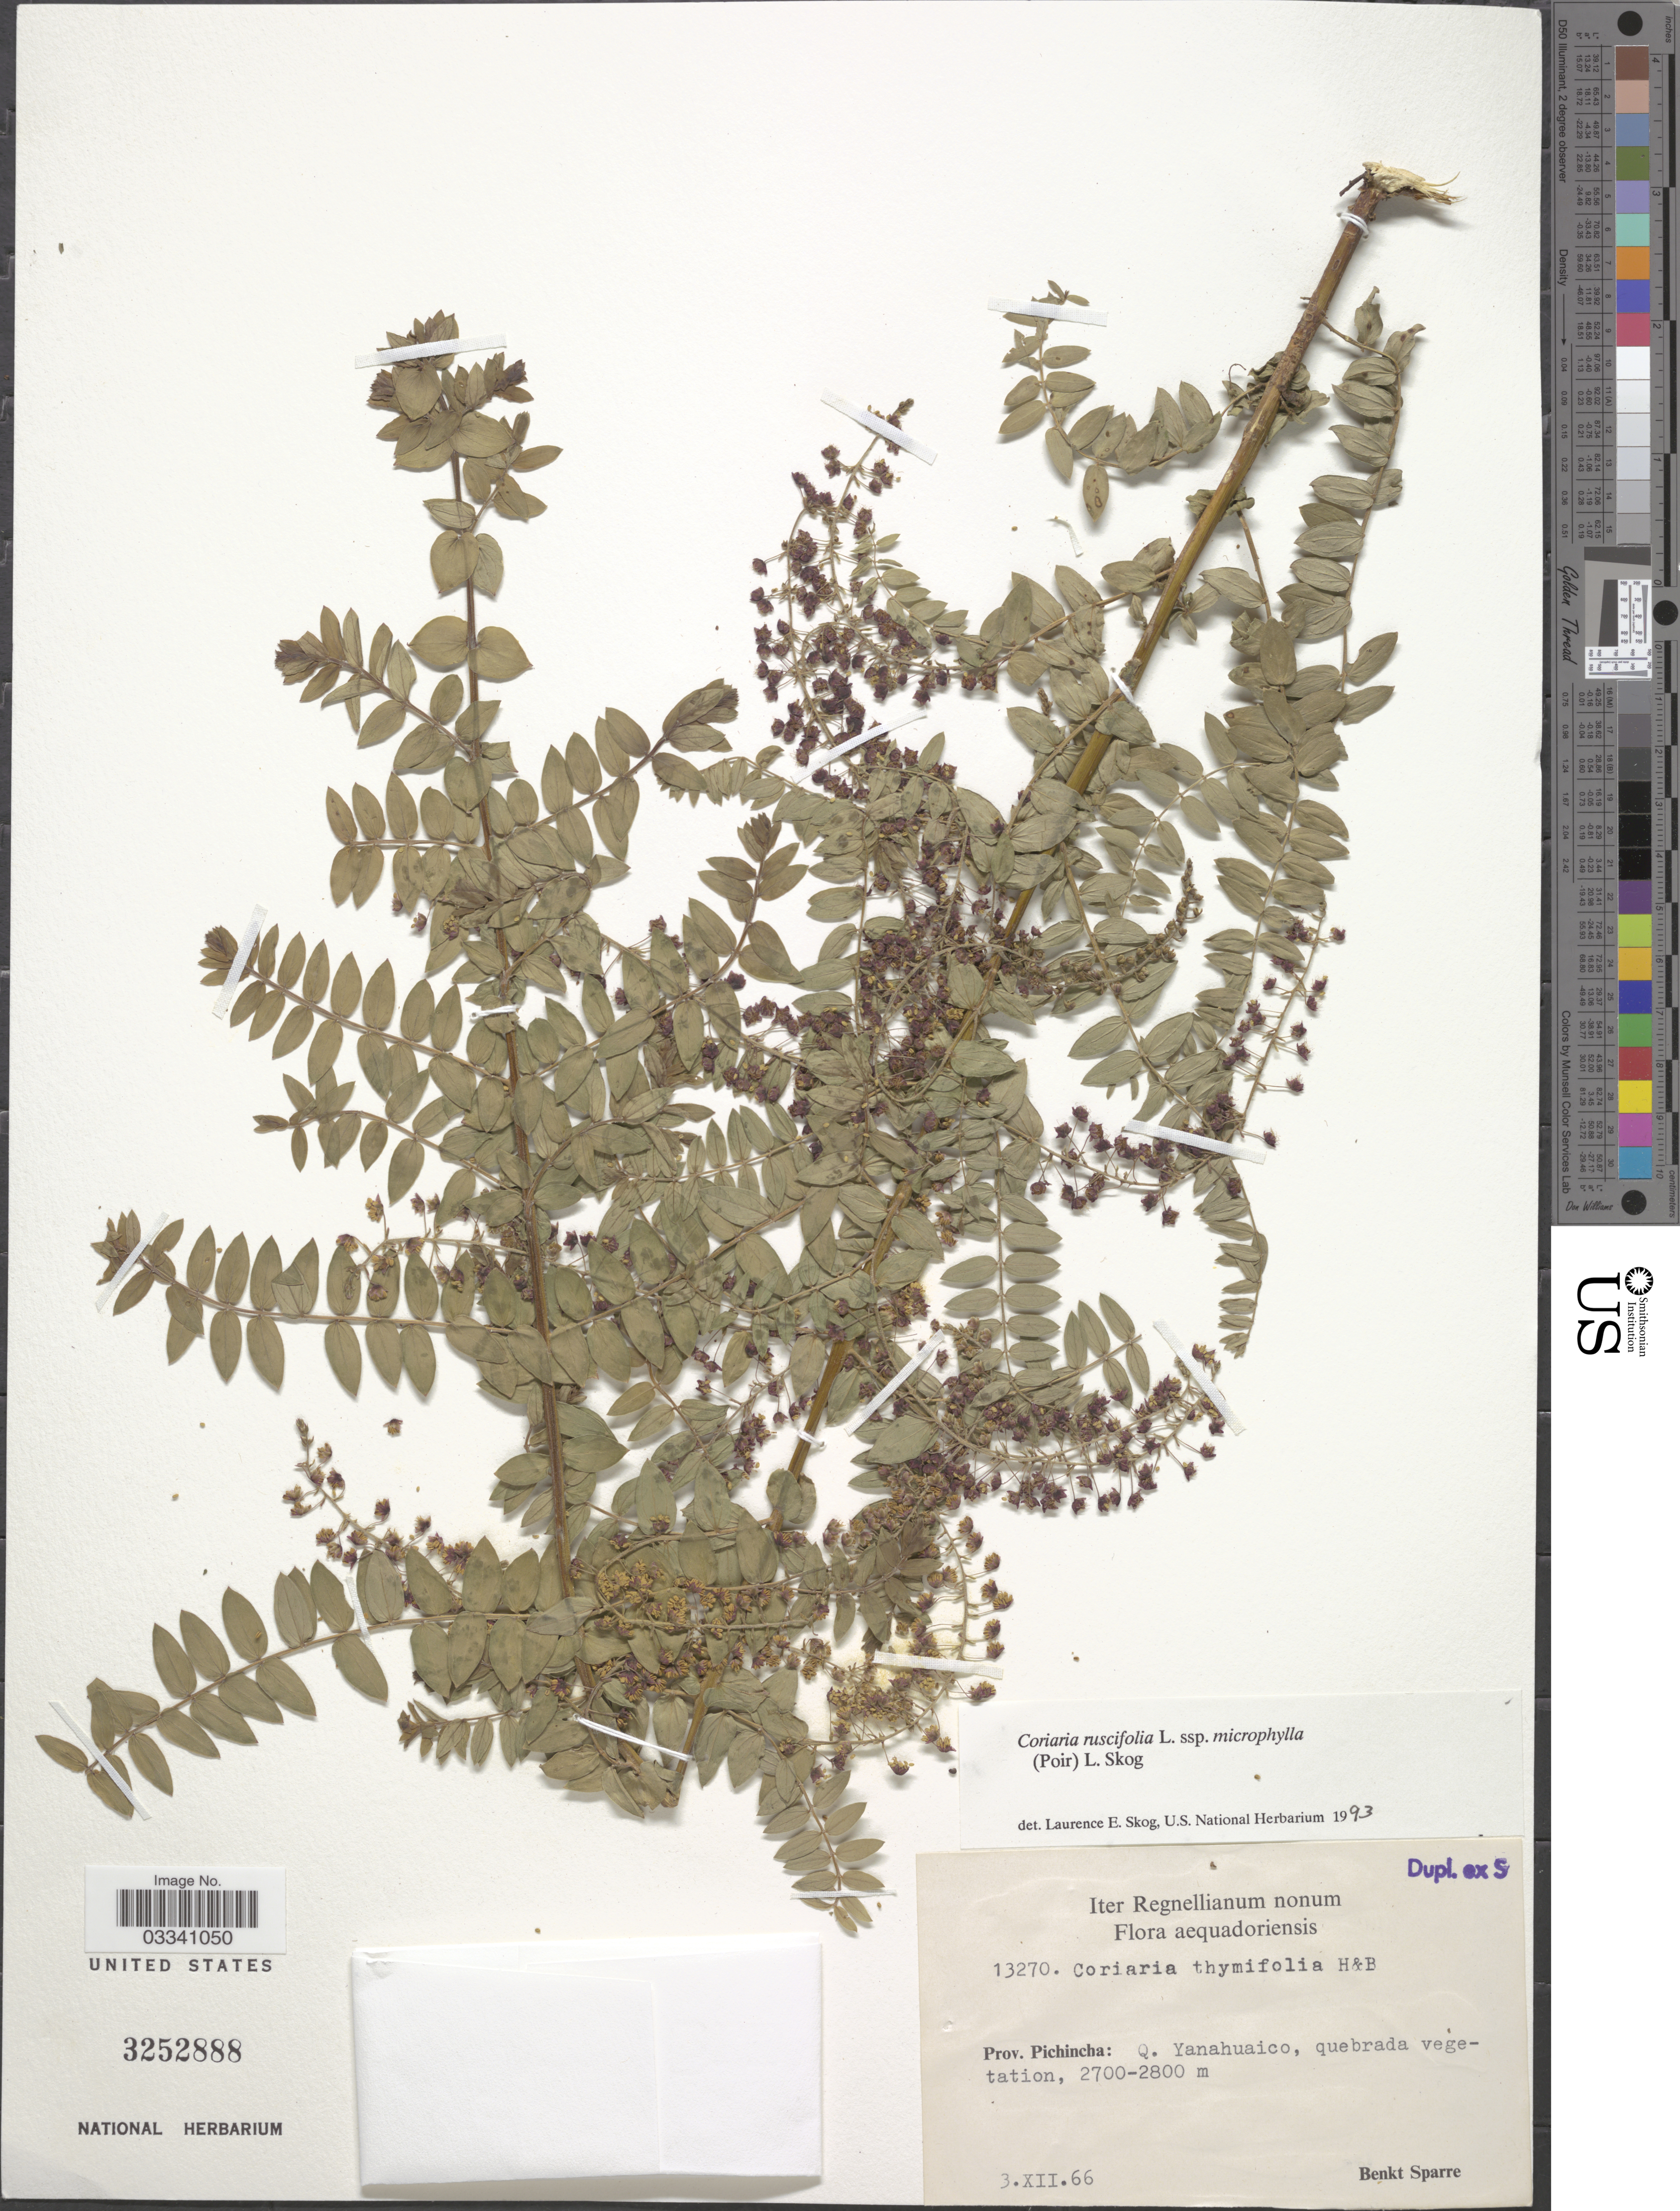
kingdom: Plantae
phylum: Tracheophyta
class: Magnoliopsida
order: Cucurbitales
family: Coriariaceae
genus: Coriaria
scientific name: Coriaria ruscifolia subsp. microphylla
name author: (Poir.) L.E. Skog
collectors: B. Sparre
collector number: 13270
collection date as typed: Transcribed d/m/y: 3/12/66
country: Ecuador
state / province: Pichincha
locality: Q. Yanahuaico, quebrada vegetation.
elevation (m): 2700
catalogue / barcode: US 3252888